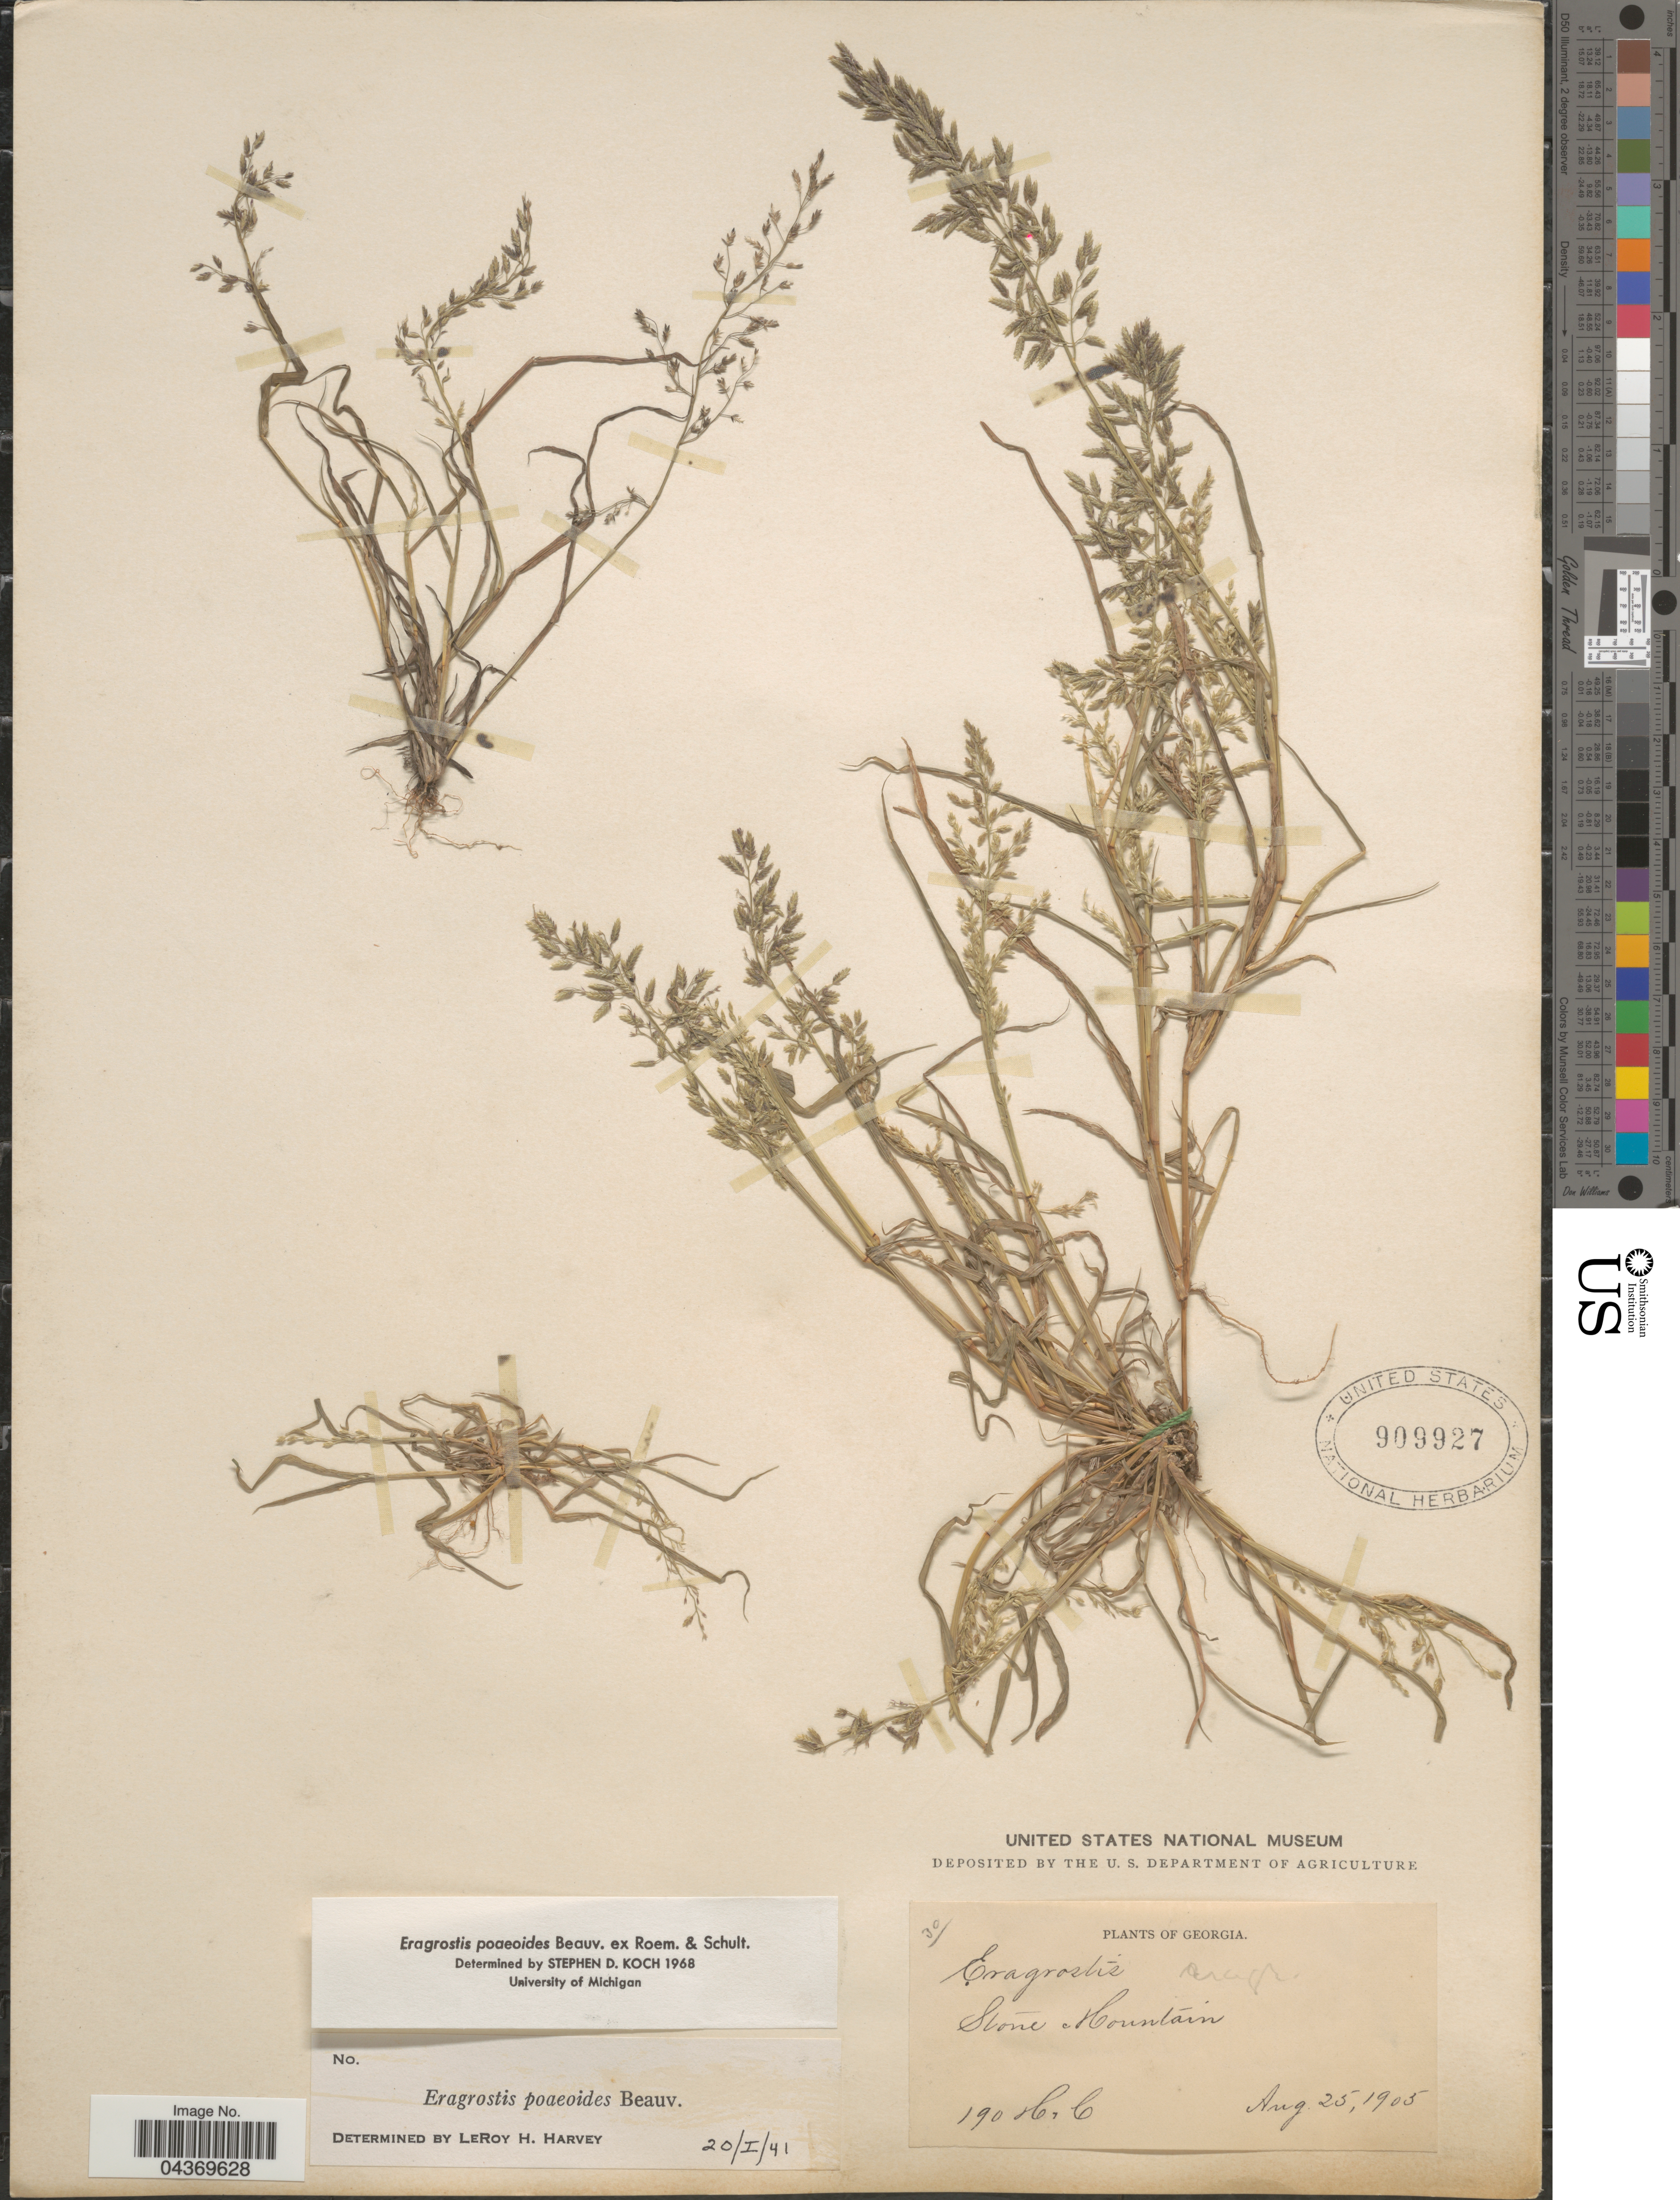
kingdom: Plantae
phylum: Tracheophyta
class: Liliopsida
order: Poales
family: Poaceae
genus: Eragrostis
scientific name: Eragrostis minor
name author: Host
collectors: H. C.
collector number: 190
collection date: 1905-08-25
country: United States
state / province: Georgia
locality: Stone Mountain.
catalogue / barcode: US 909927